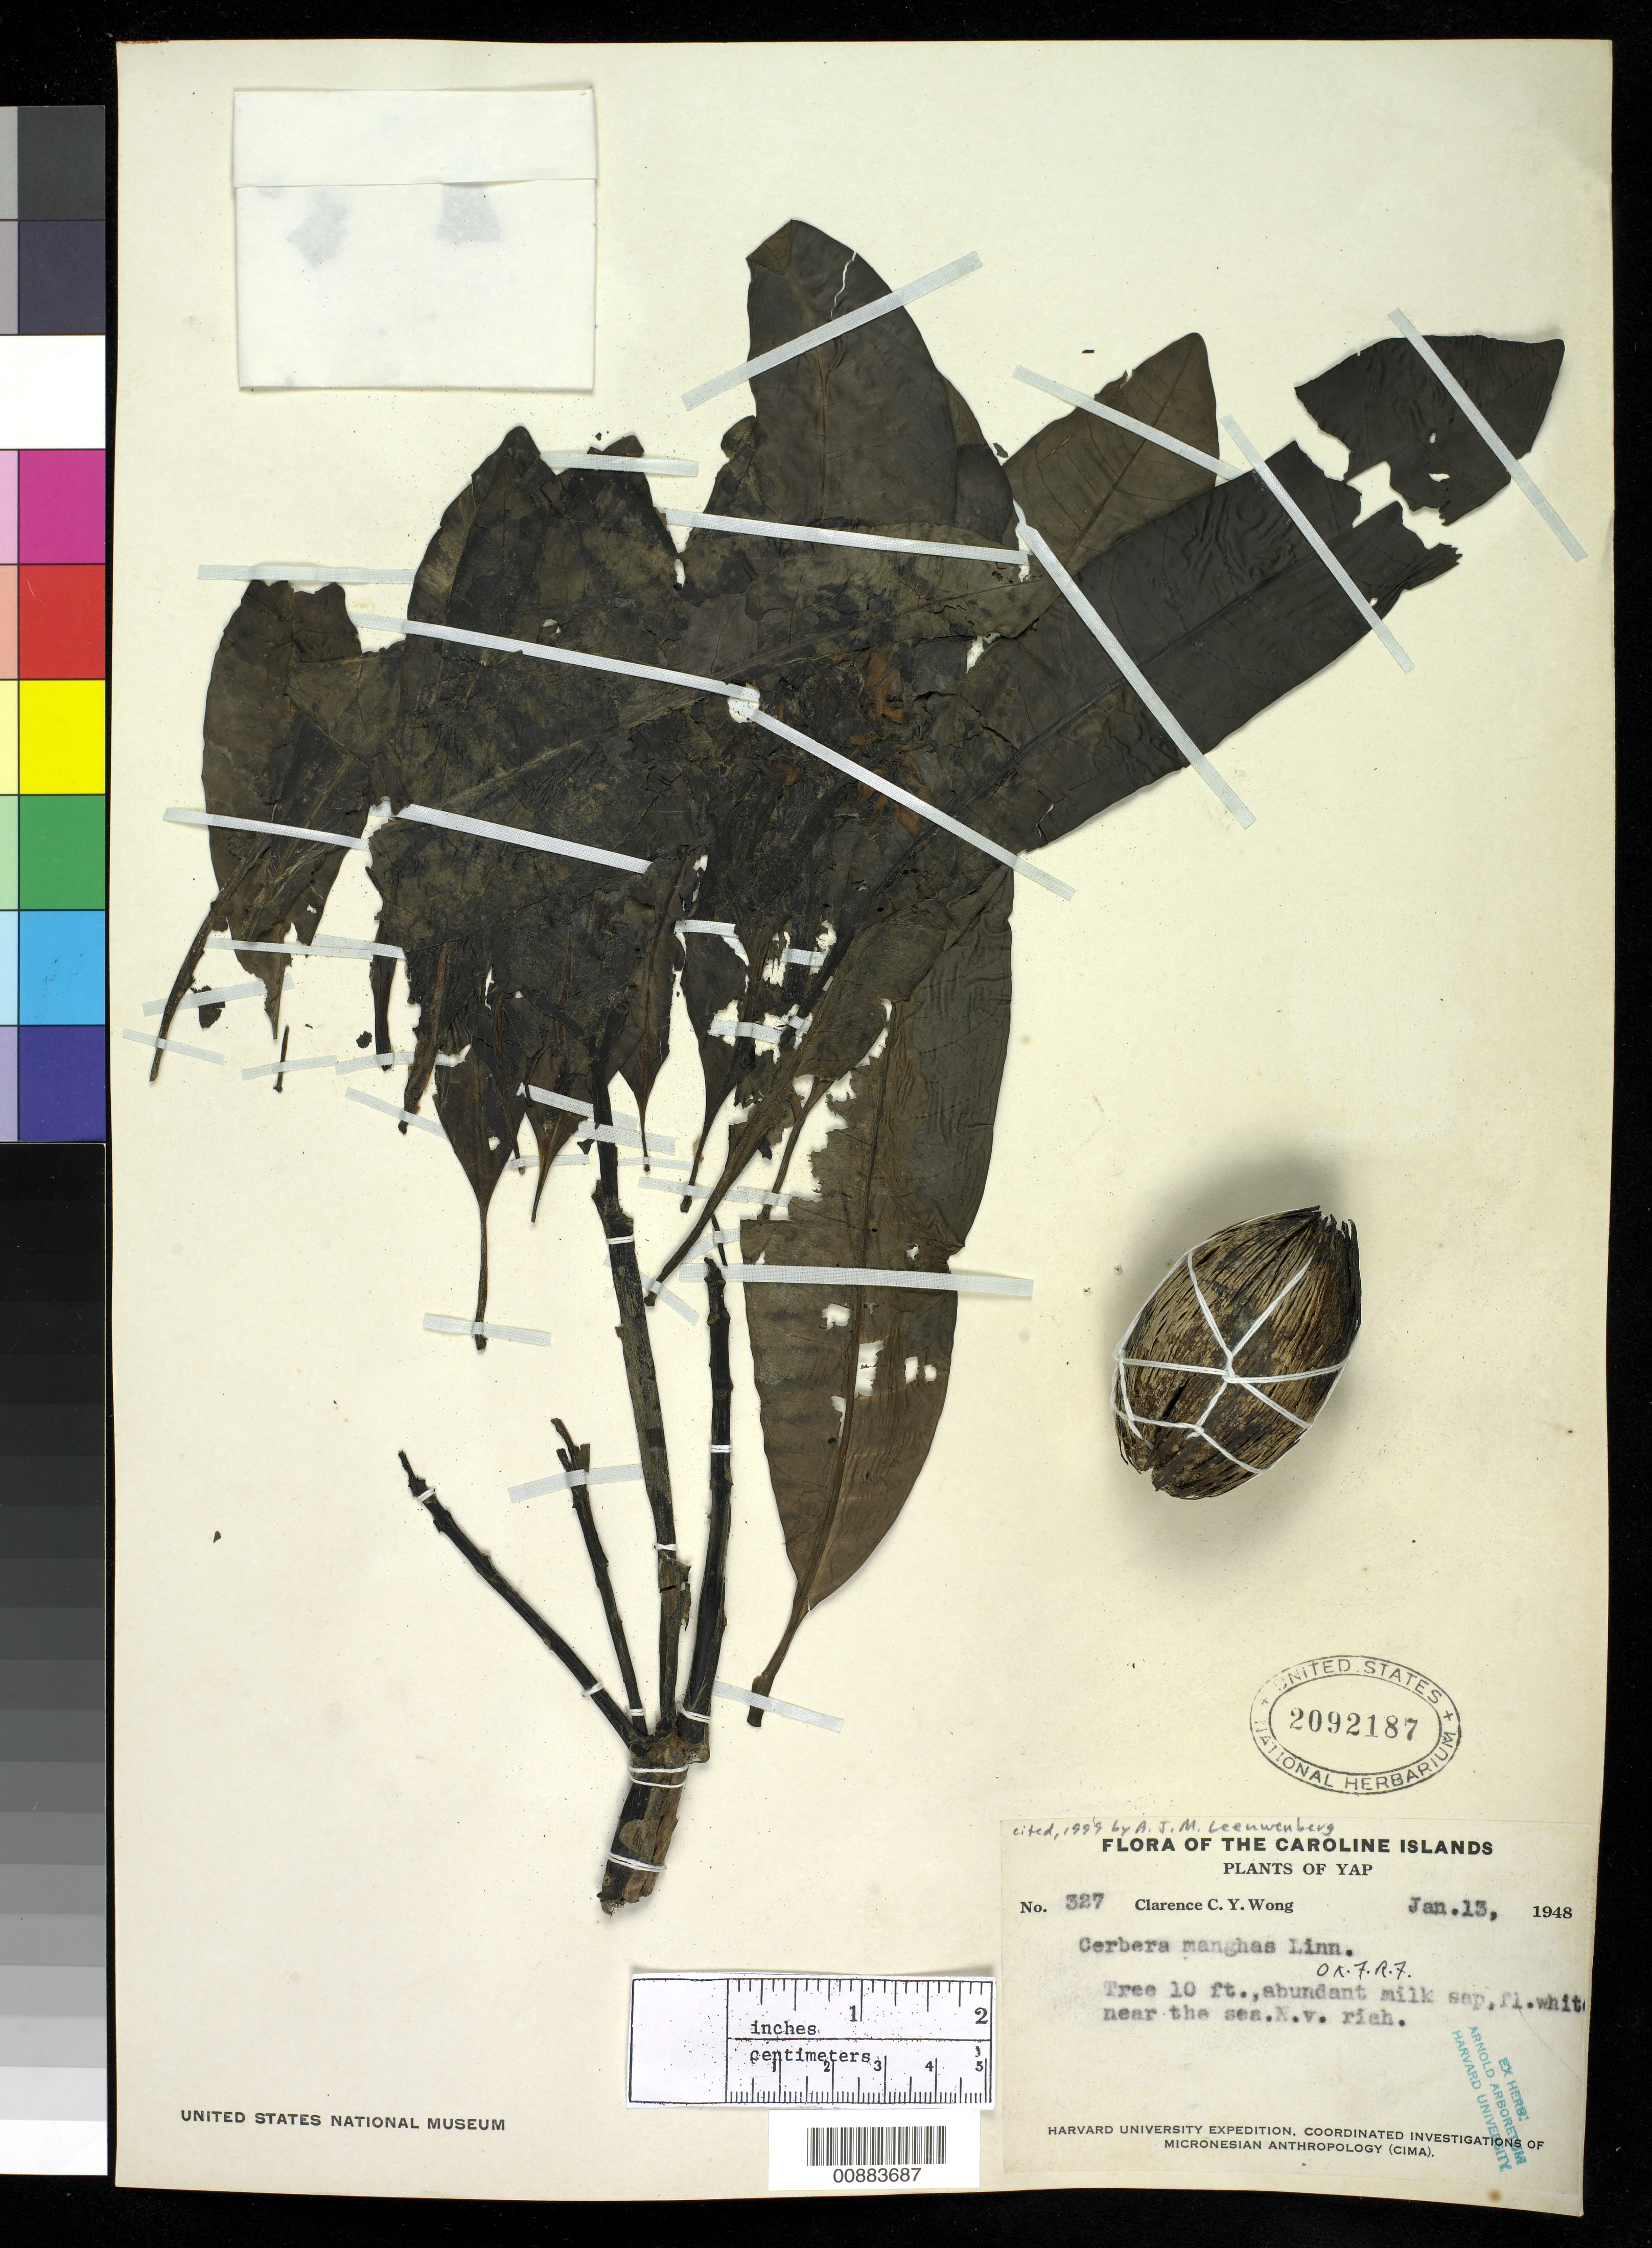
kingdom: Plantae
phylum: Tracheophyta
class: Magnoliopsida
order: Gentianales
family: Apocynaceae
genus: Cerbera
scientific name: Cerbera manghas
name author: L.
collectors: C. Wong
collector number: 327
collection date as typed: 13 Jan 1948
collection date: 1948-01-13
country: Micronesia, Federated States of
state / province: Yap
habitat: Near the sea.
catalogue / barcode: US 2092187